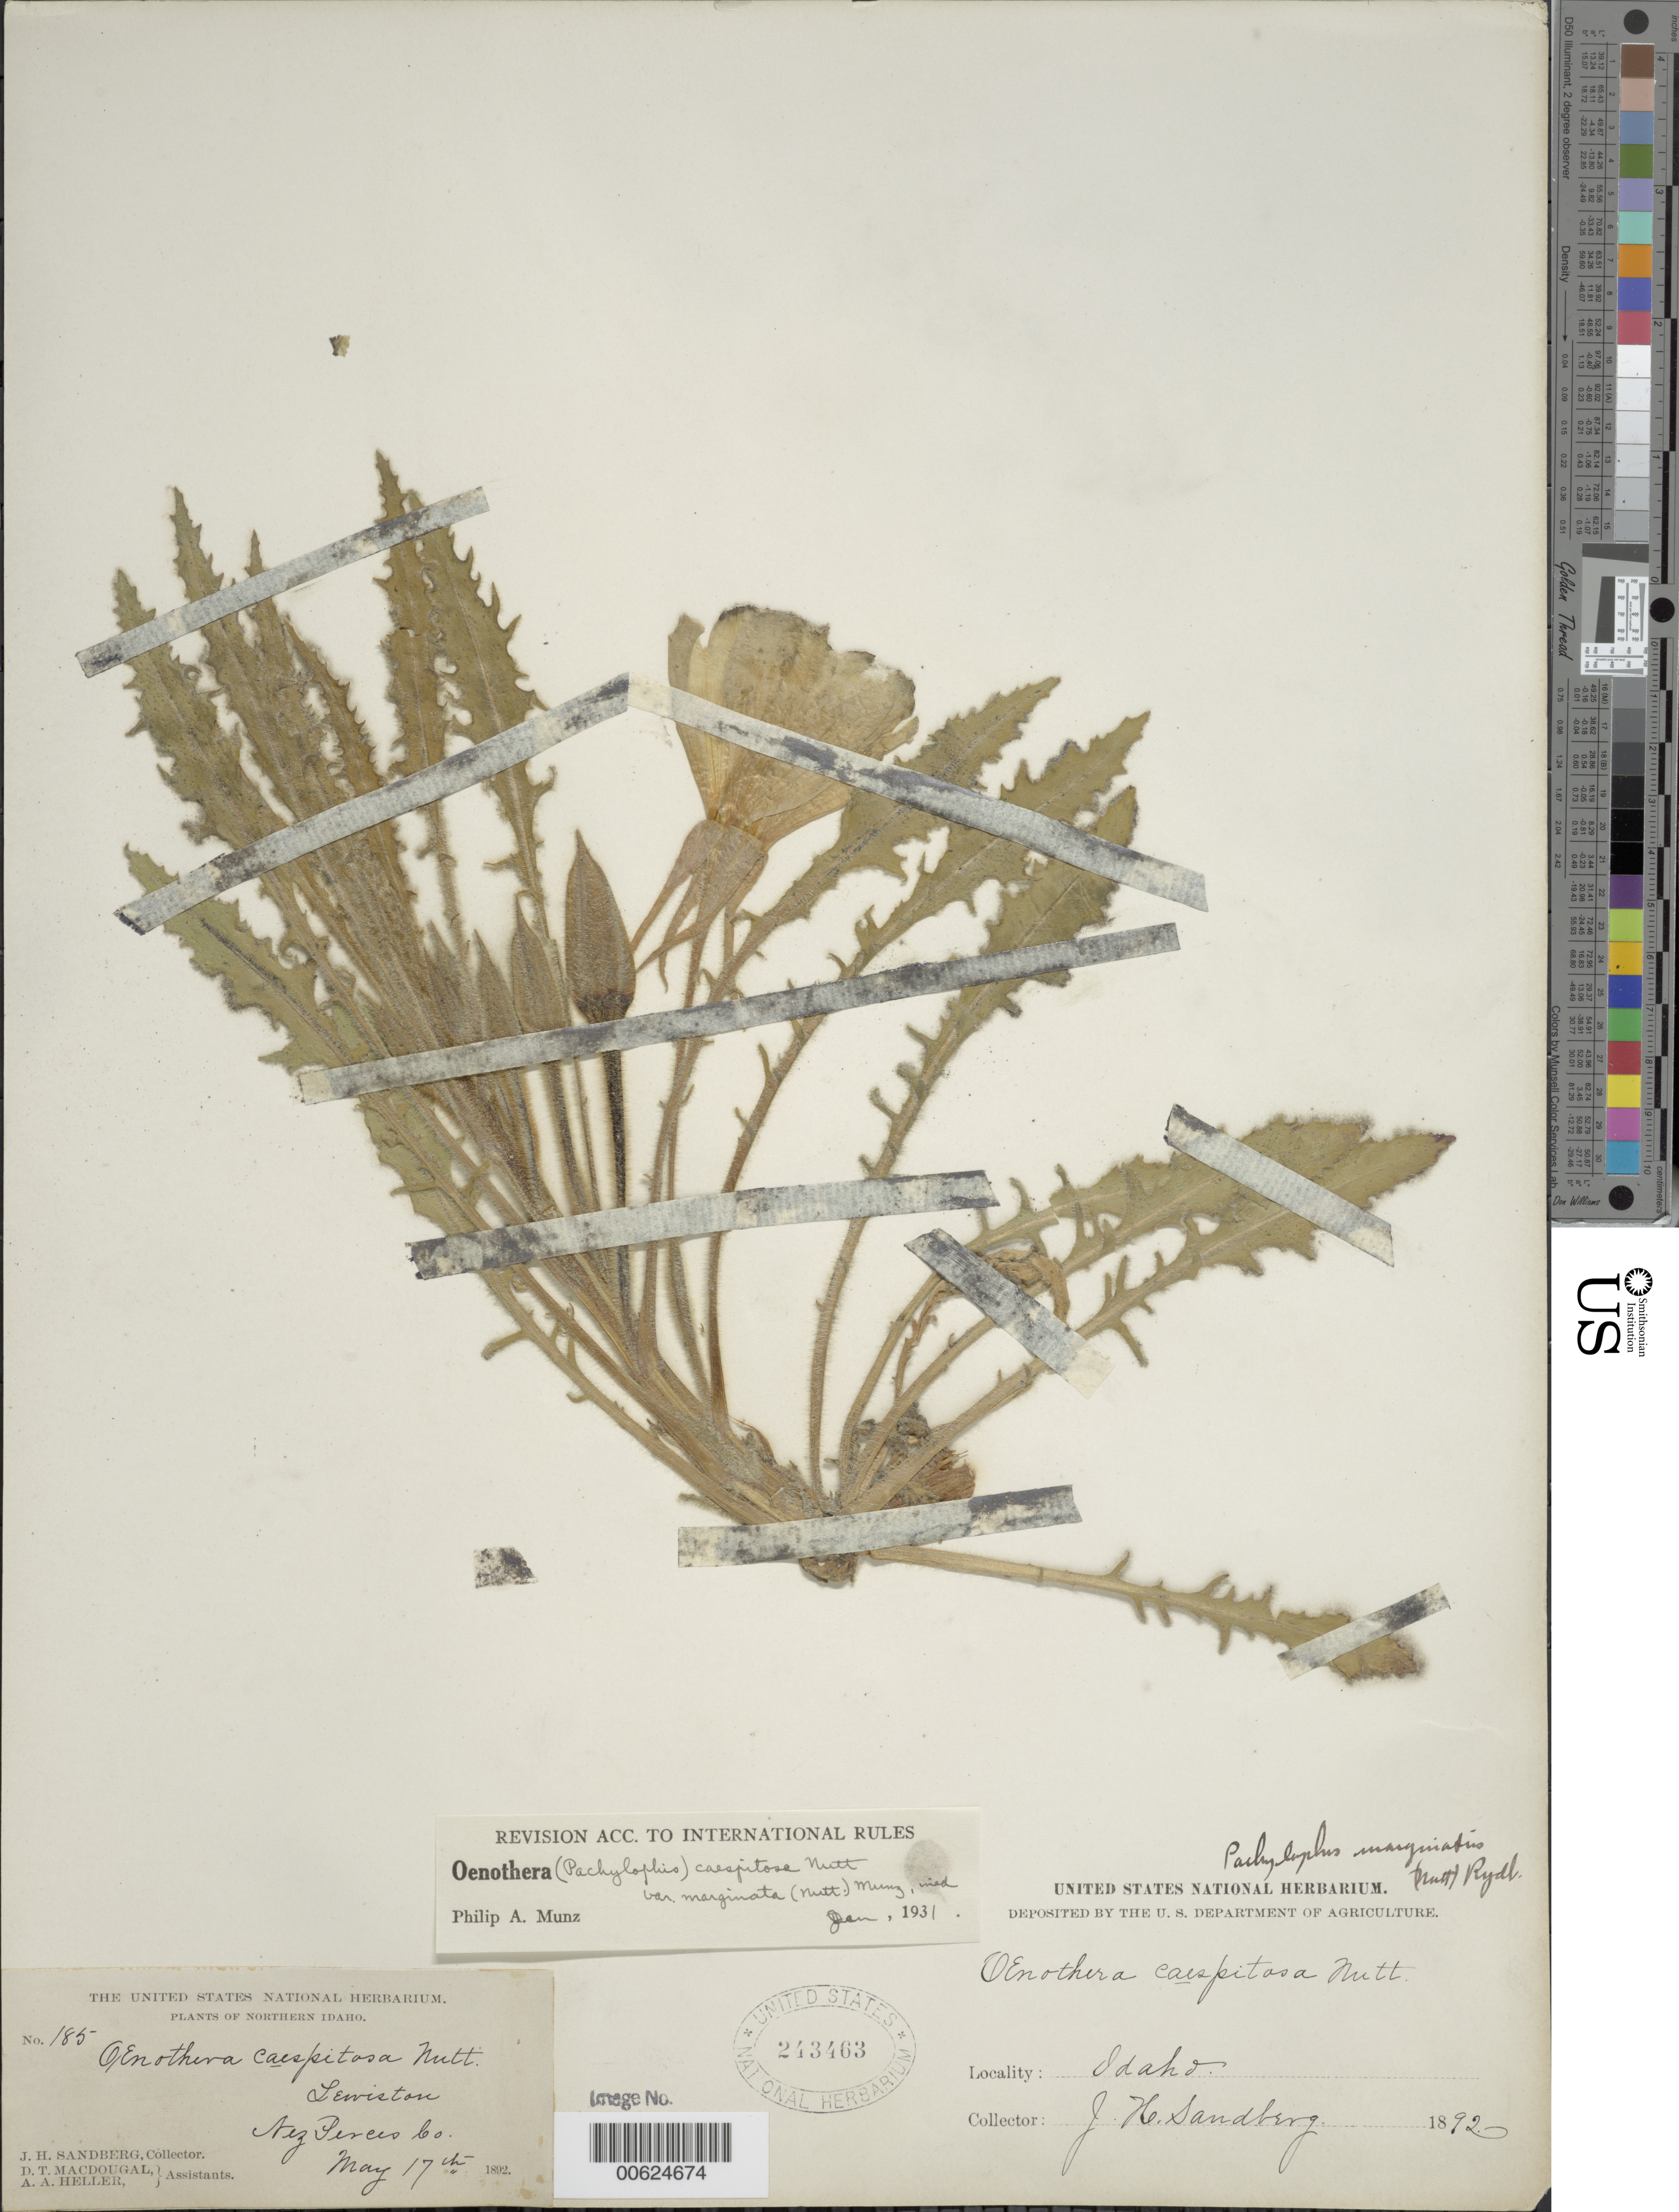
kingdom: Plantae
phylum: Tracheophyta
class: Magnoliopsida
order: Myrtales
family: Onagraceae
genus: Oenothera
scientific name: Oenothera cespitosa subsp. marginata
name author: (Nutt. ex Hook. & Arn.) Munz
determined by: Munz, Philip A.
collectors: J. Samnberg, D. T. MacDougal & A. A. Heller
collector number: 185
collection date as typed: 17 May 1892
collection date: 1892-05-17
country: United States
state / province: Idaho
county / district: Nez Perce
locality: Lewiston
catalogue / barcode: US 243463